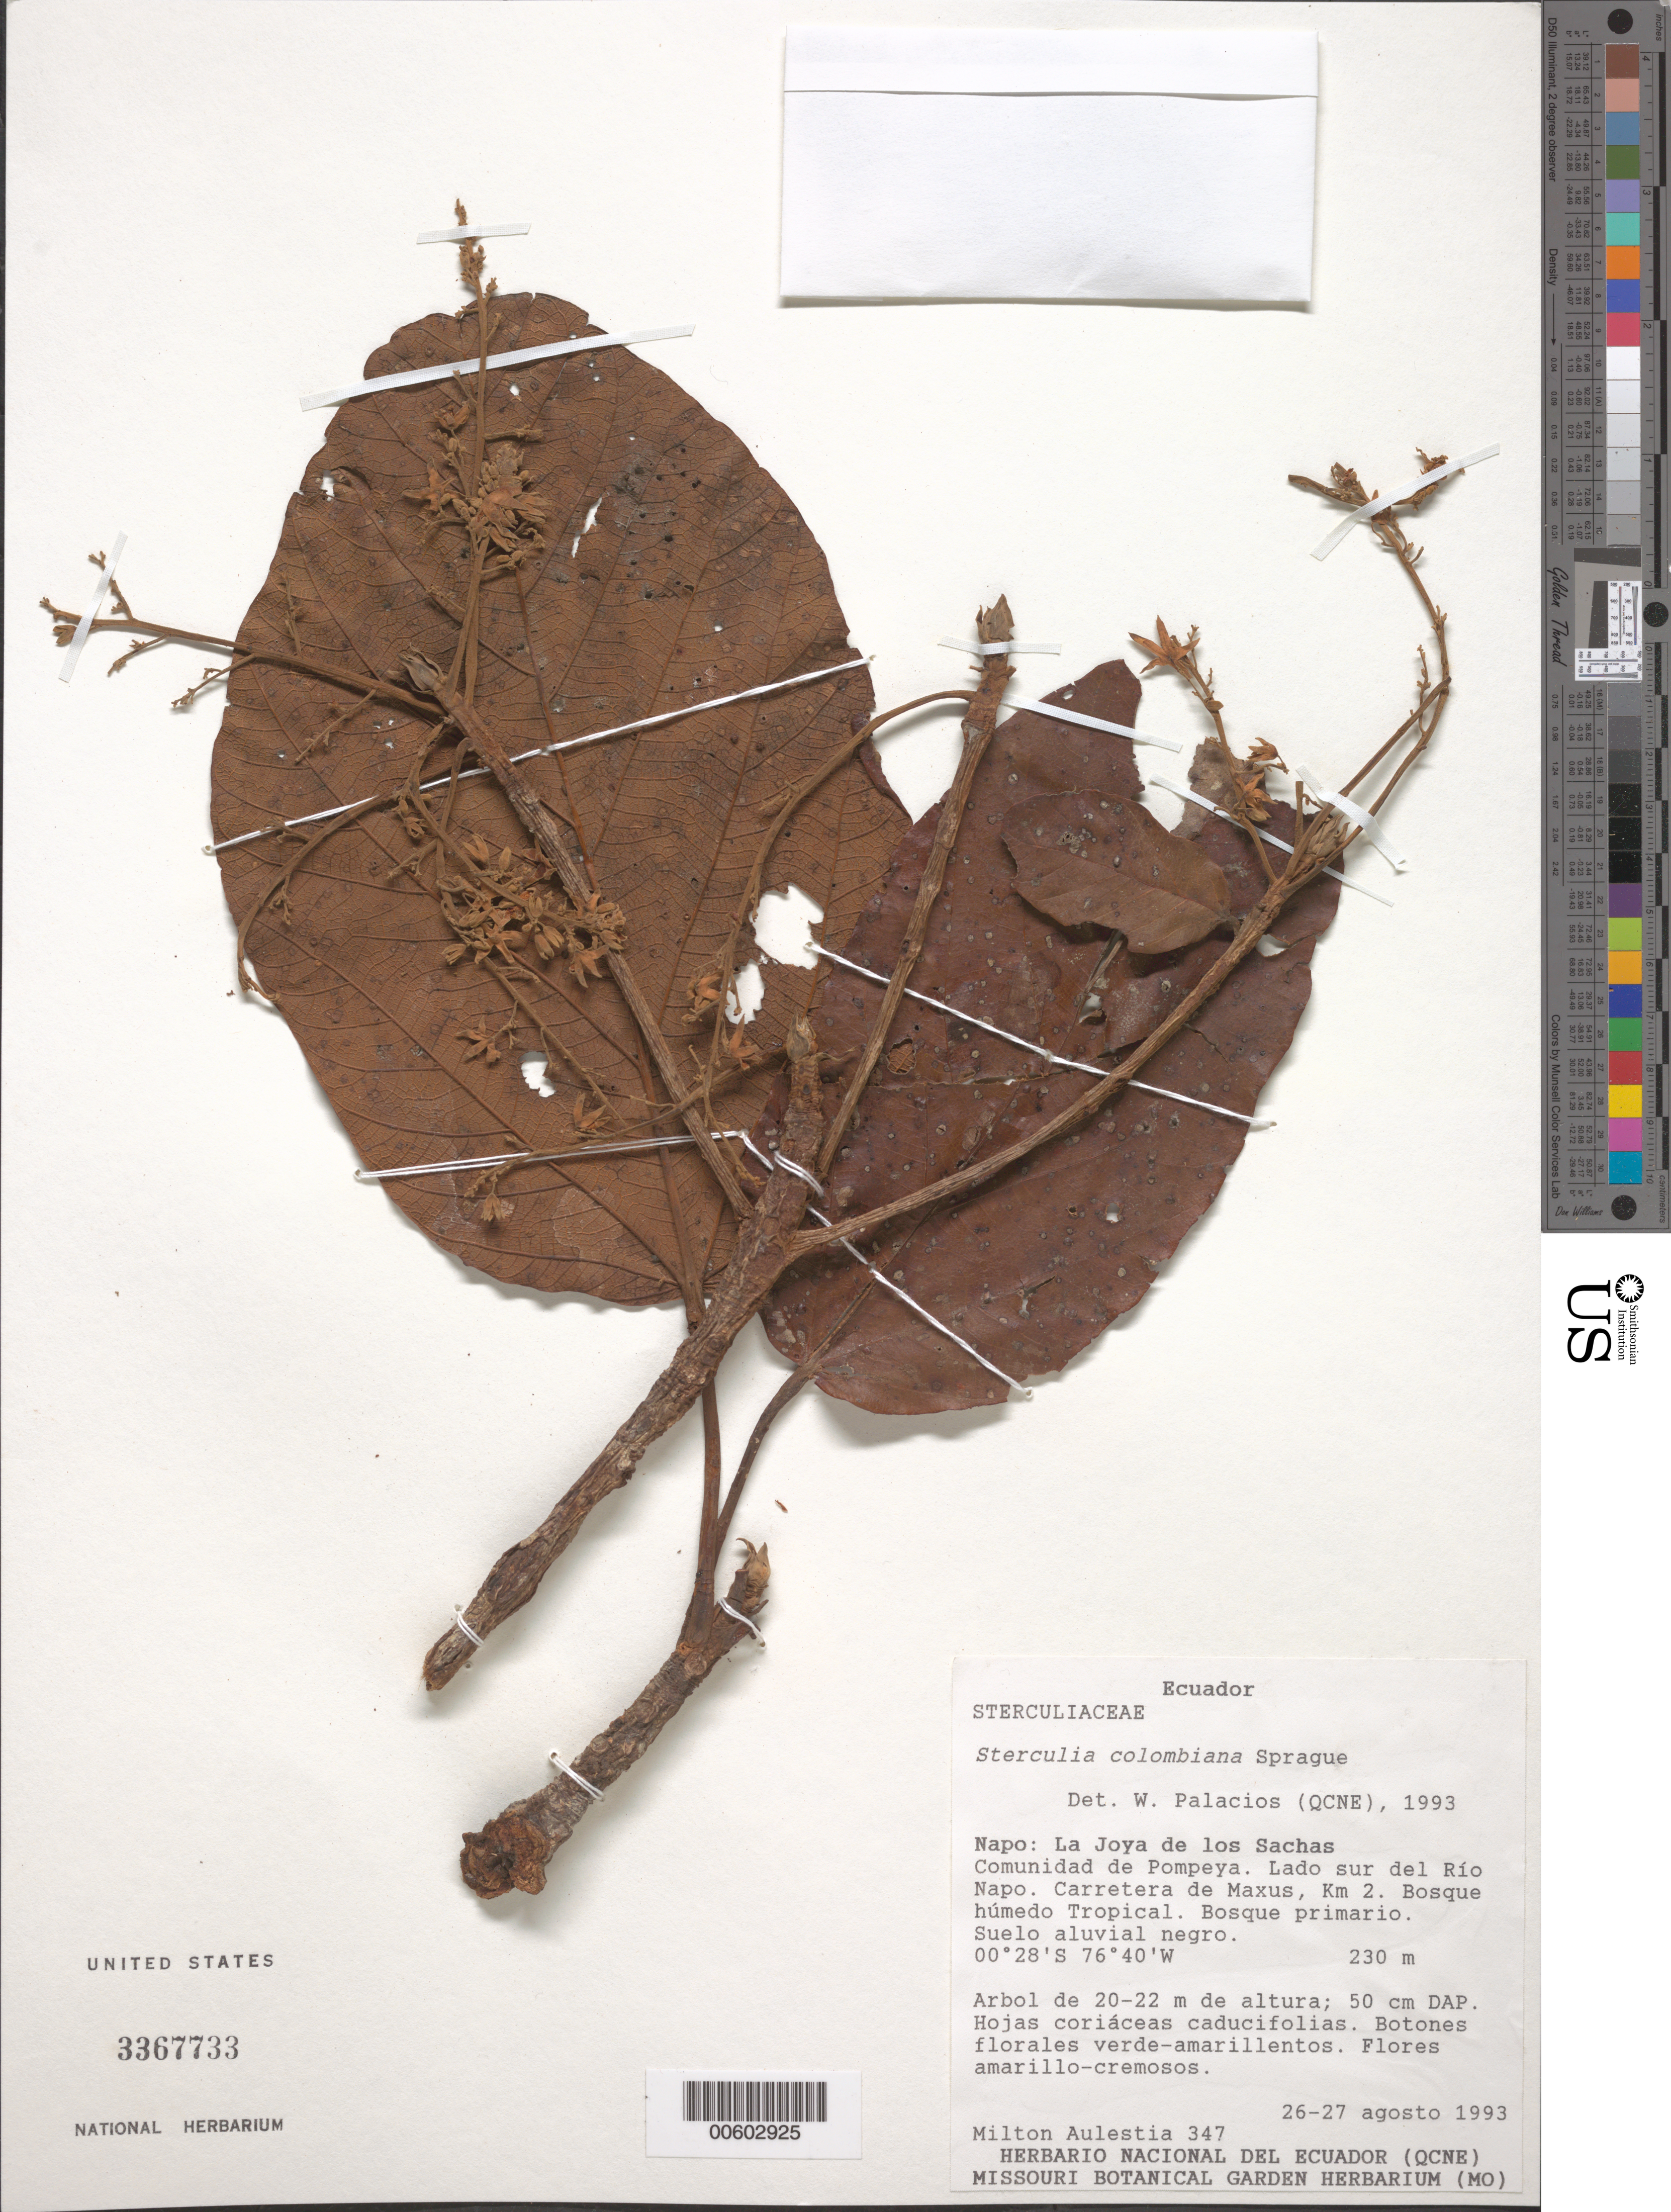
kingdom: Plantae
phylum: Tracheophyta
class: Magnoliopsida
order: Malvales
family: Malvaceae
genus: Sterculia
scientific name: Sterculia colombiana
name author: Sprague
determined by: Palacios, W., (QCA), Pontificia Universidad Católica del Ecuador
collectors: M. Aulestia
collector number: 347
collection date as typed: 26 Aug 1993 to 27 Aug 1993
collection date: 1993-08-26/1993-08-27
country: Ecuador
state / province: Napo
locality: La Joya de los Sachas. Cominidad de Pompeya, Lado sur del Río Napo, Carretera de Maxus, km 2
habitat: Bosque húmedo tropical,bosque primario, suelo aluvial negro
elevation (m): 230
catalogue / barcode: US 3367733